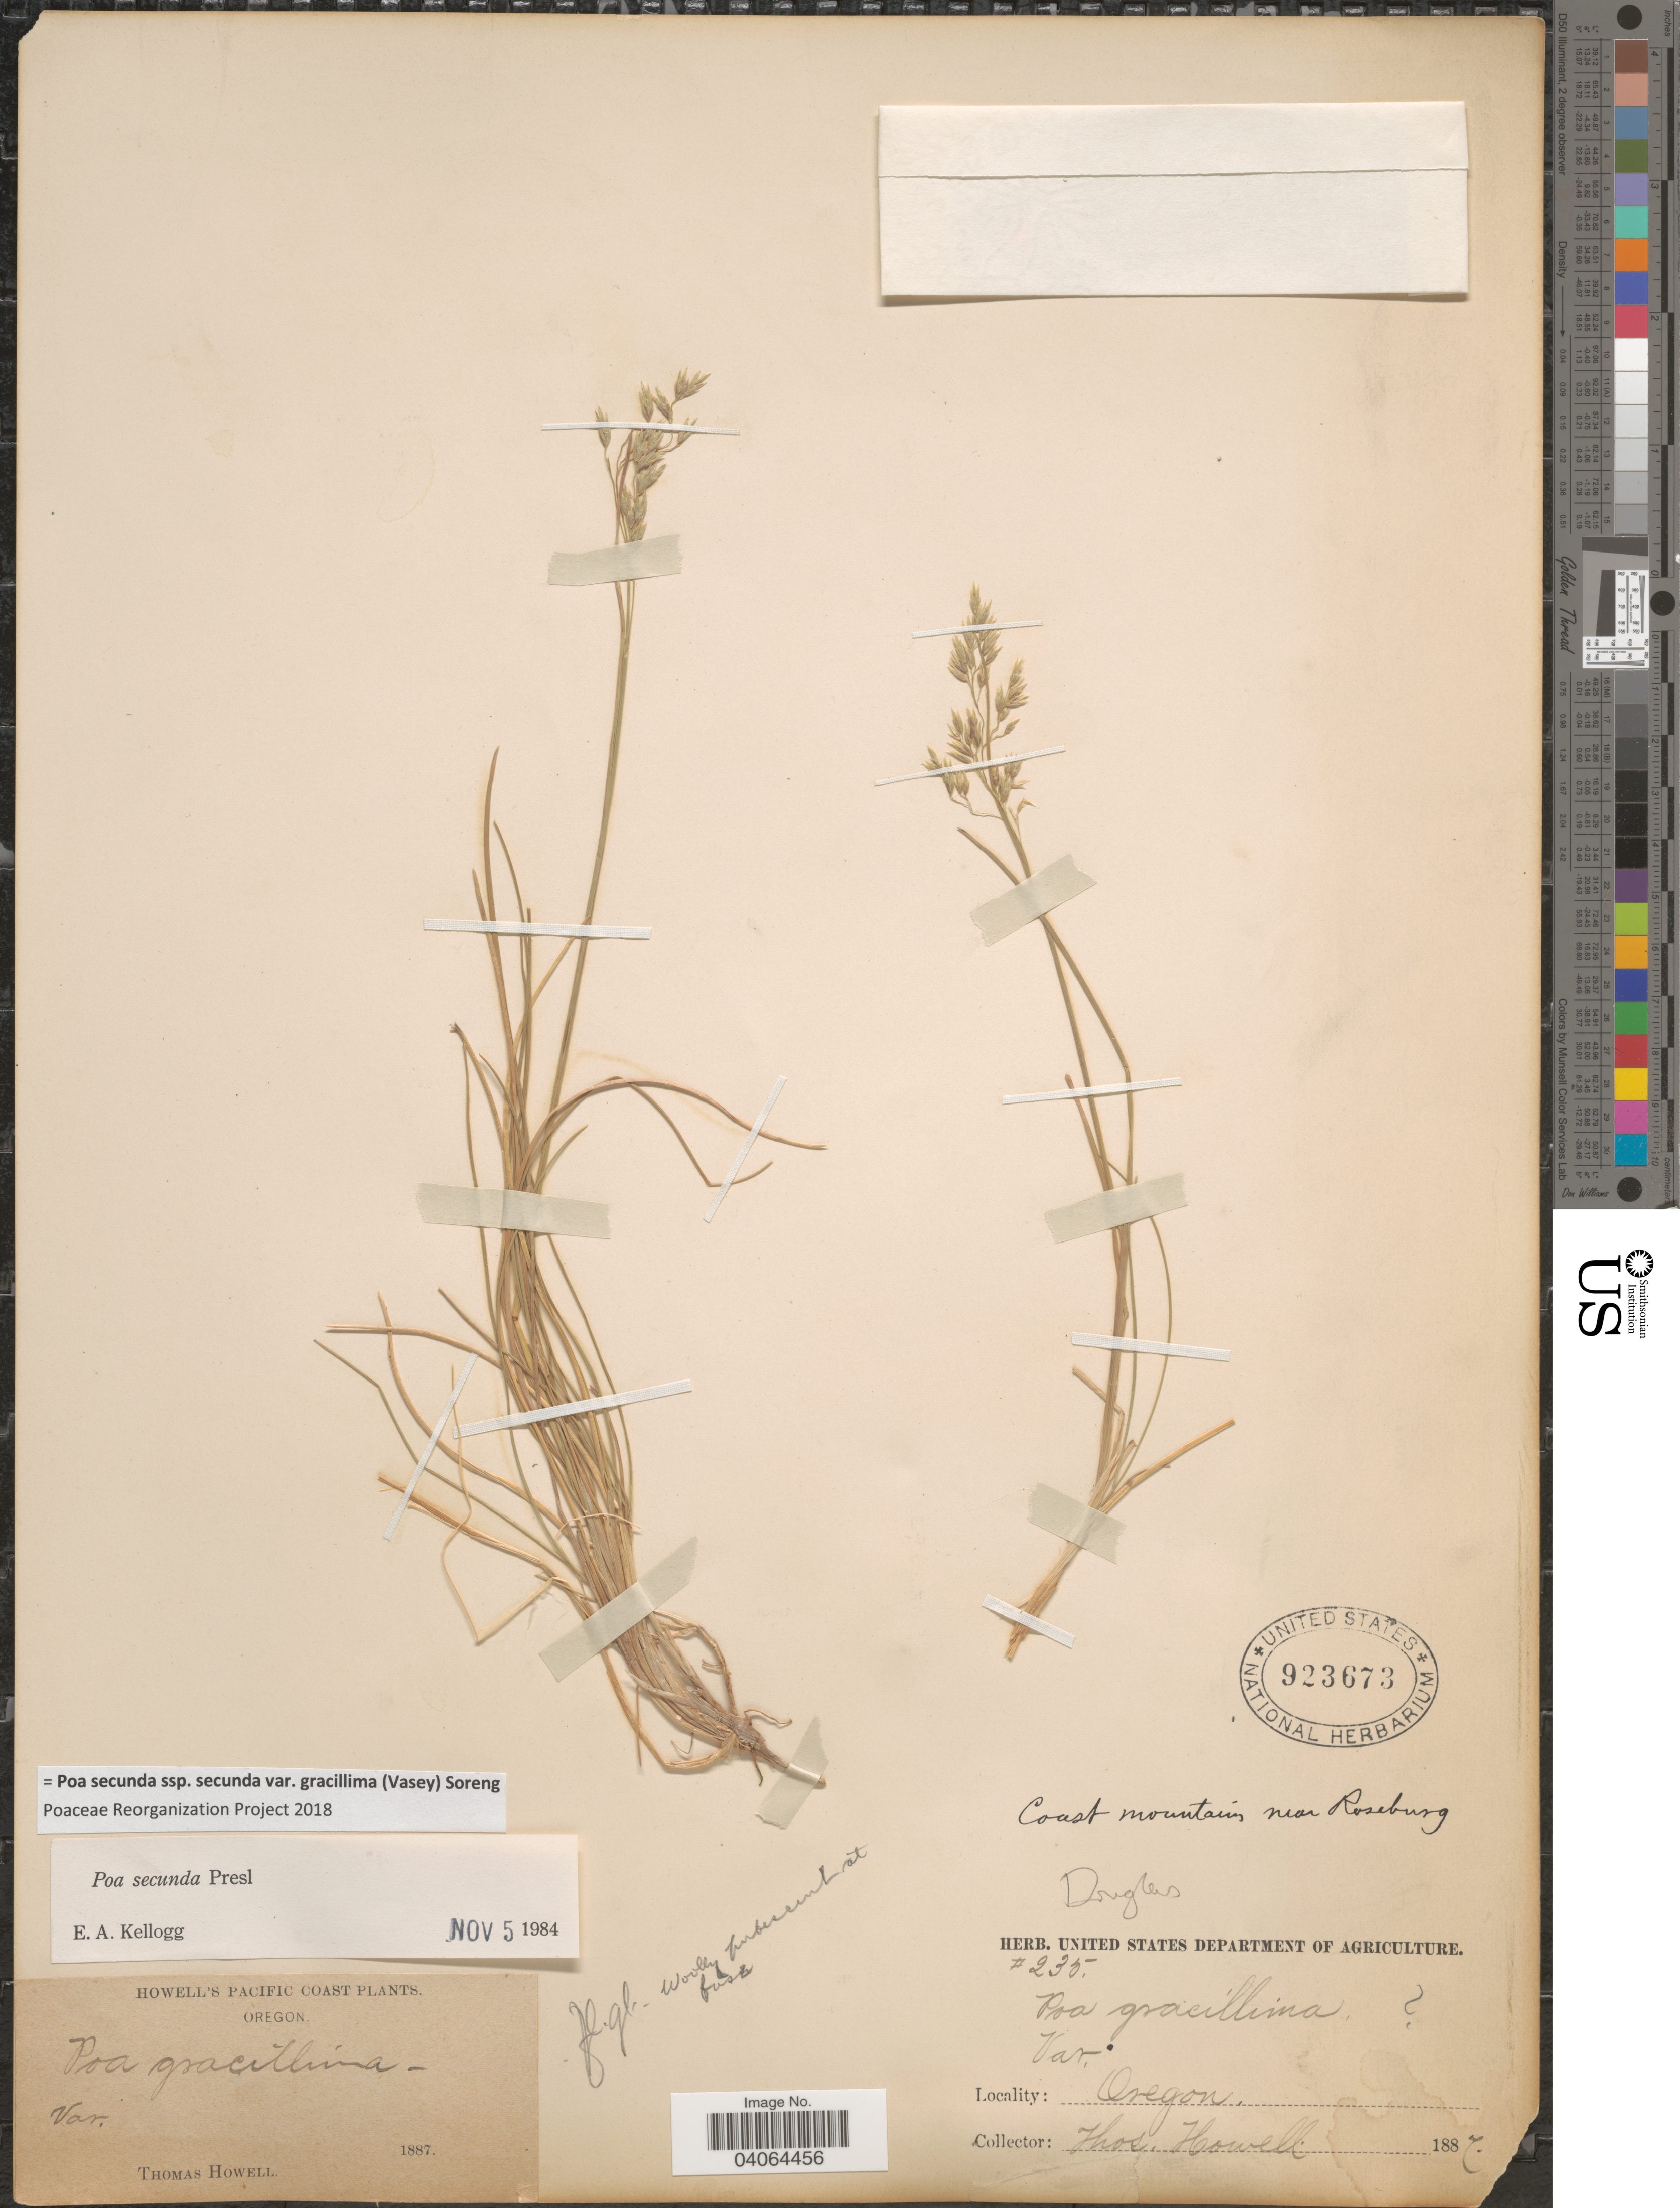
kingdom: Plantae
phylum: Tracheophyta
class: Liliopsida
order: Poales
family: Poaceae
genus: Poa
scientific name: Poa secunda subsp. secunda var. gracillima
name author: (Vasey) Soreng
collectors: T. Howell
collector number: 235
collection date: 1887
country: United States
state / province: Oregon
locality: Pacific Coast. Coast mountain near Roseburg. Douglas.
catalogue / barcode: US 923673